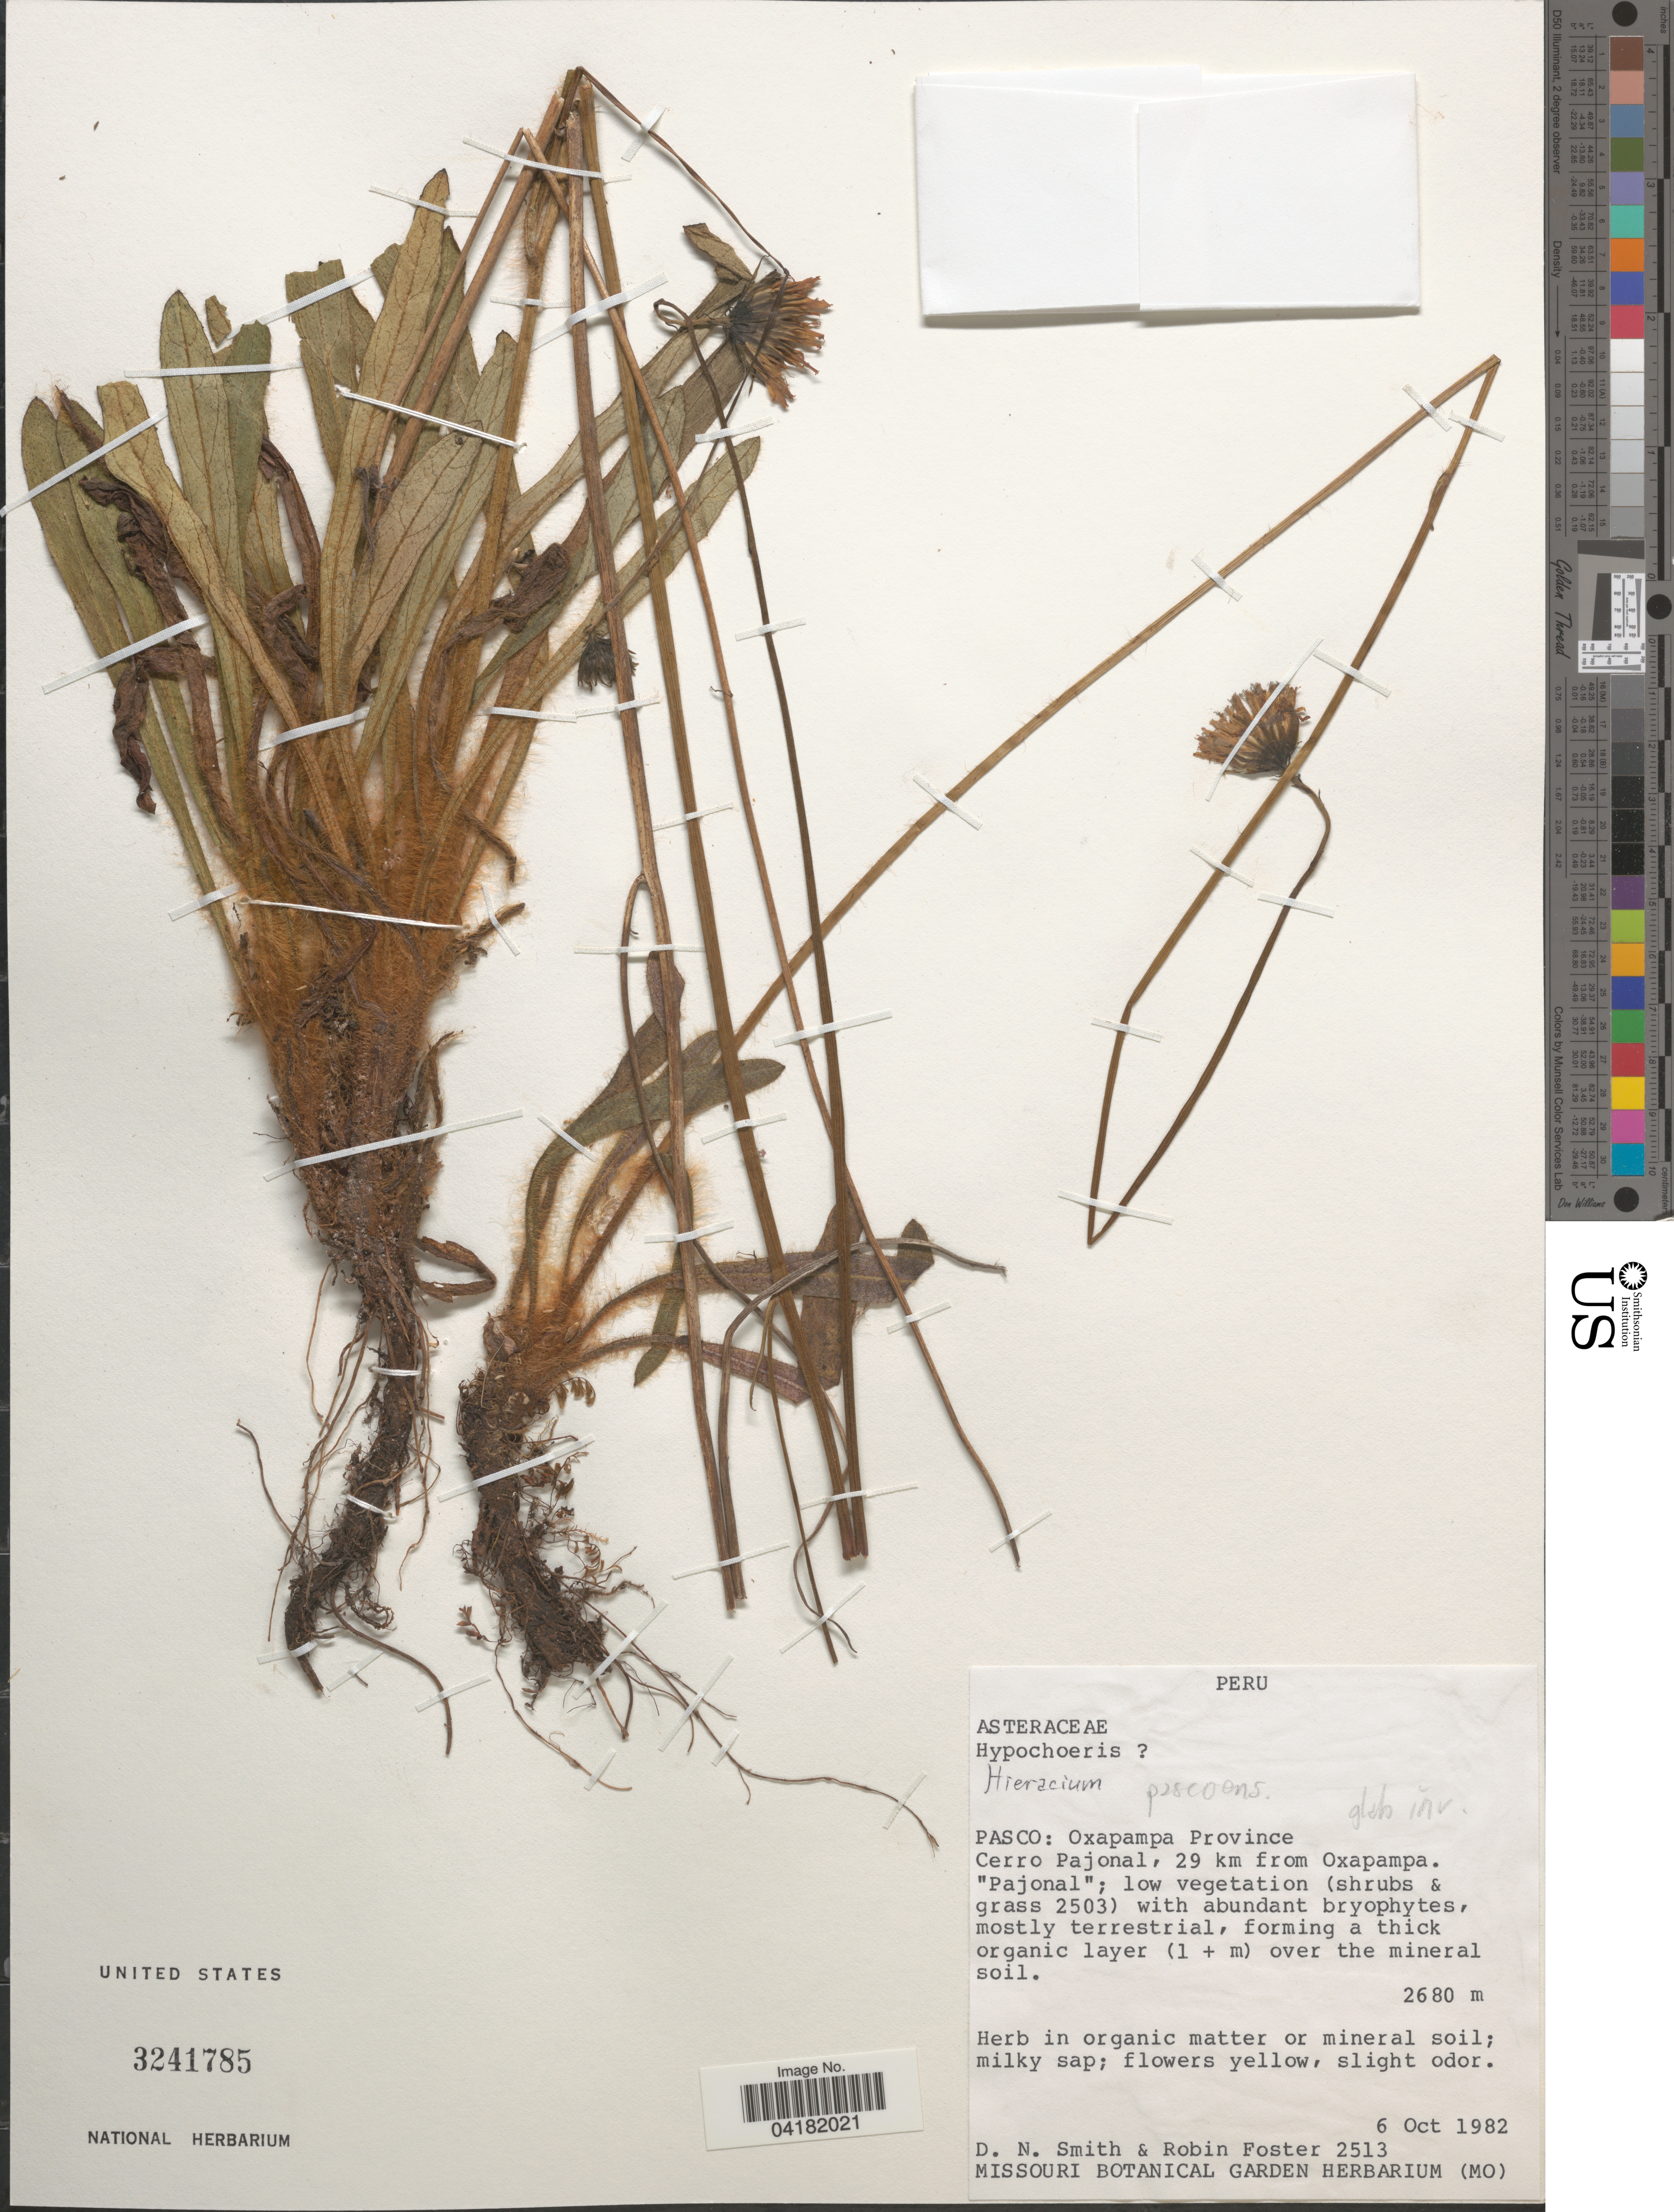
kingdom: Plantae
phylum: Tracheophyta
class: Magnoliopsida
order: Asterales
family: Asteraceae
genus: Hieracium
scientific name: Hieracium pascoensis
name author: H. Rob.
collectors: D. Smith & R. B. Foster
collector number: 2513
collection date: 1982-10-06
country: Peru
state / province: Pasco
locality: Oxapampa Province. Cerro Pajonal, 29 km from Oxapampa. "Pajonal".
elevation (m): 2680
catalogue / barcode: US 3241785